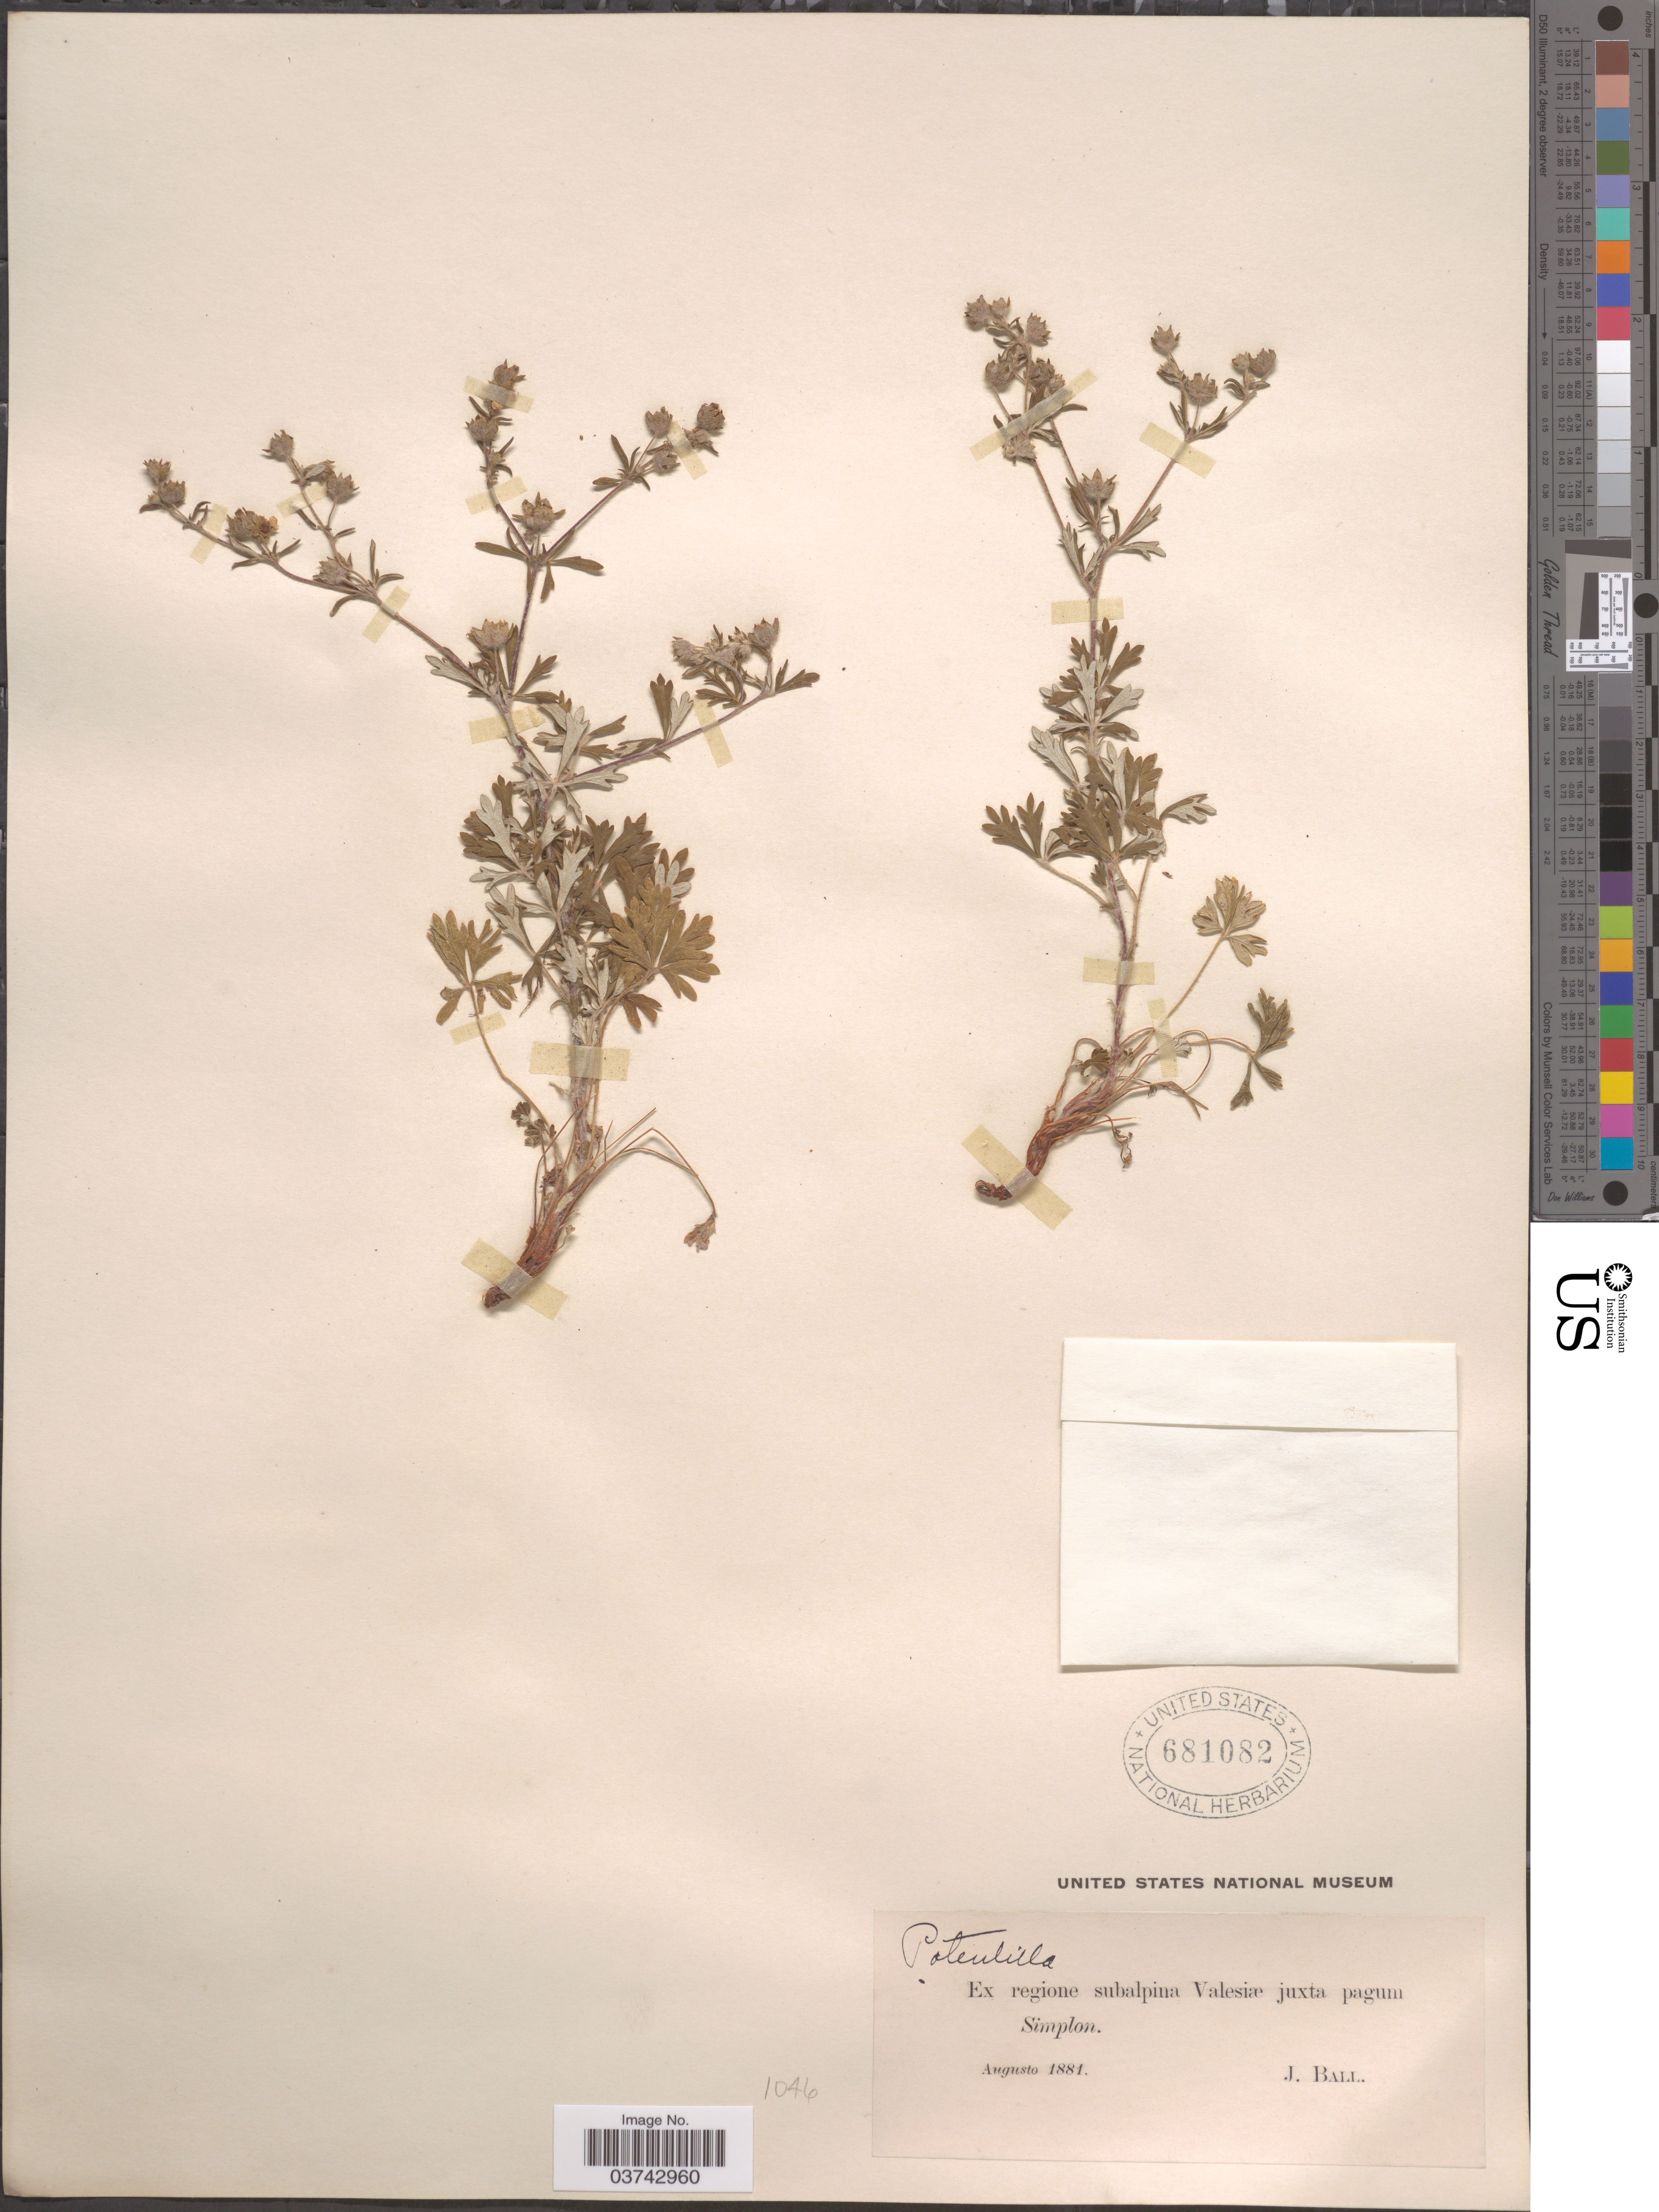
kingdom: Plantae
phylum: Tracheophyta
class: Magnoliopsida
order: Rosales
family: Rosaceae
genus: Potentilla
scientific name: Potentilla sp.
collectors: J. Ball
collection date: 1881-08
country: Switzerland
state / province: Valais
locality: Ex regione subalpina Valesiæ juxta pagum Simplon.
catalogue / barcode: US 681082